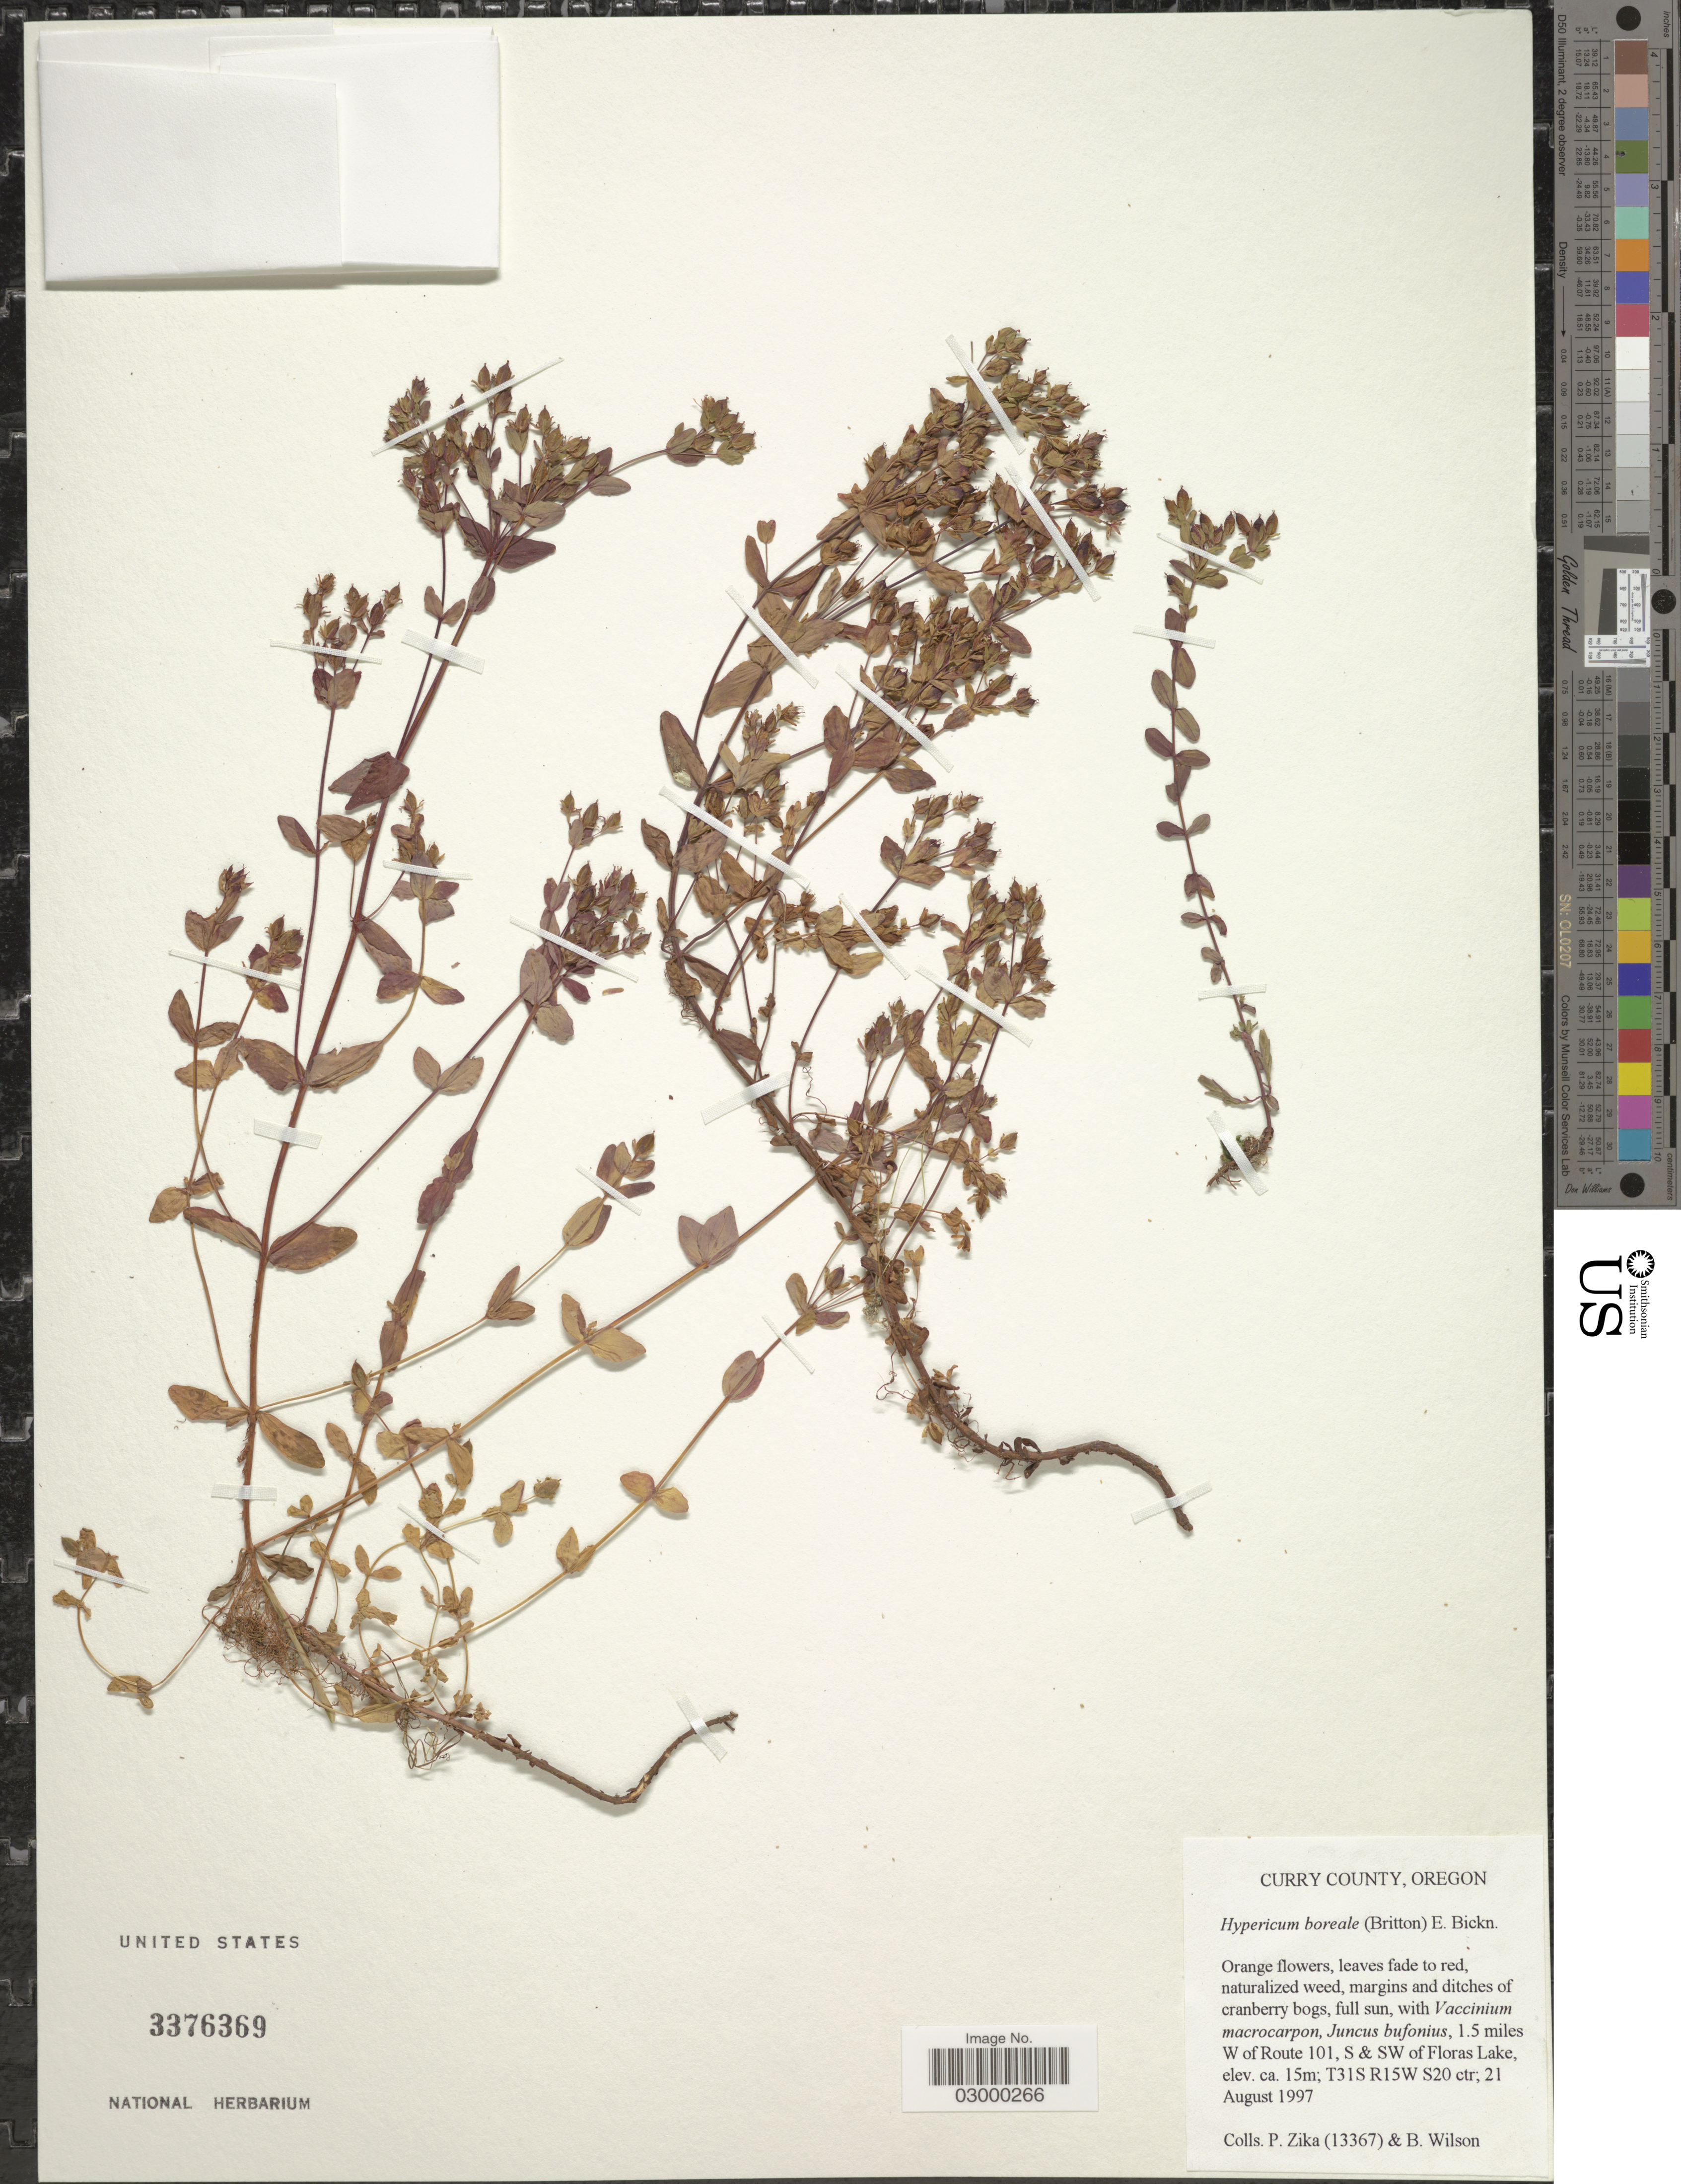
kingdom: Plantae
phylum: Tracheophyta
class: Magnoliopsida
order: Malpighiales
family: Hypericaceae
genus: Hypericum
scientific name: Hypericum boreale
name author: (Britton) E.P. Bicknell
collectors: P. F. Zika & B. Wilson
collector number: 13367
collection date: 1997-08-21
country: United States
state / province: Oregon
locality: Curry County, 1.5 miles W of Route 101, S & SW of Floras Lake.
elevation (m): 15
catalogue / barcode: US 3376369